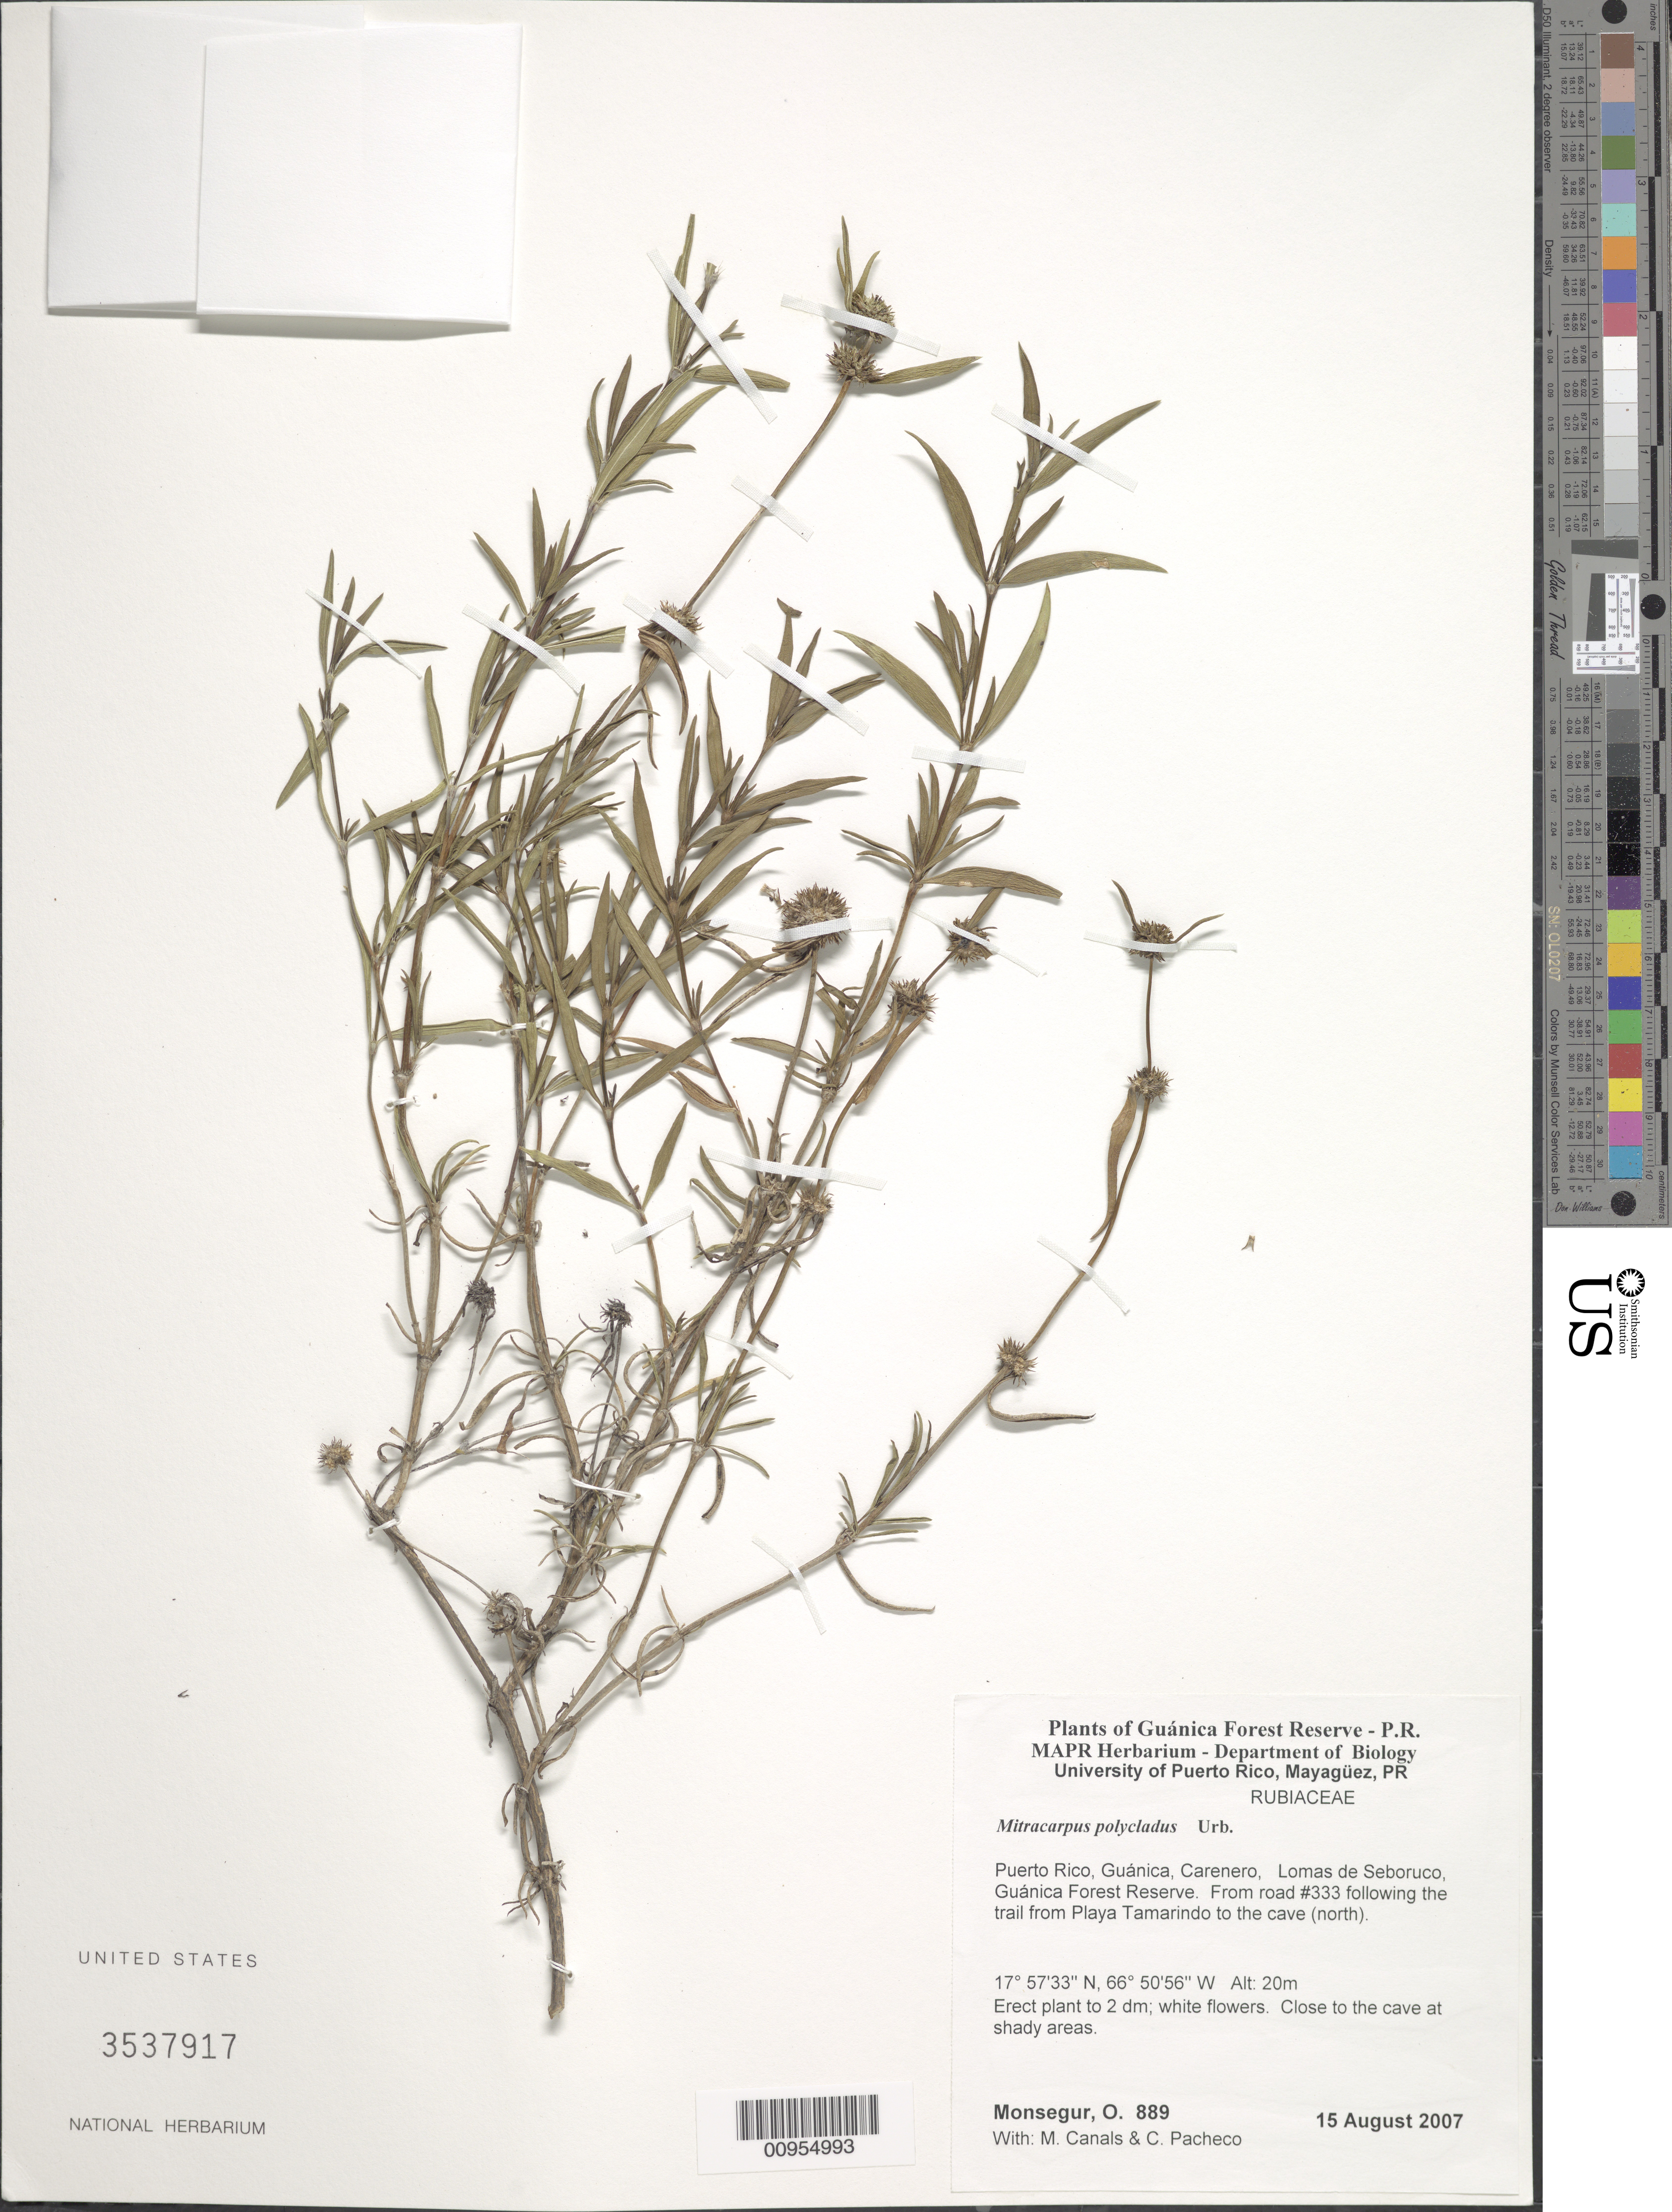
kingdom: Plantae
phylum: Tracheophyta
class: Magnoliopsida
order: Gentianales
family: Rubiaceae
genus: Mitracarpus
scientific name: Mitracarpus polycladus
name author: Urb.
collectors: O. Monsegur, M. Canals & C. Pacheco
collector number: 889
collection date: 2007-08-15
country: Puerto Rico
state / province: Guánica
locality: Guánica Forest Reserve. Carenero, Lomas de Seboruco. From road #333 following the trail from Playa Tamarindo to the cave (north)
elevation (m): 20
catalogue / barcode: US 3537917